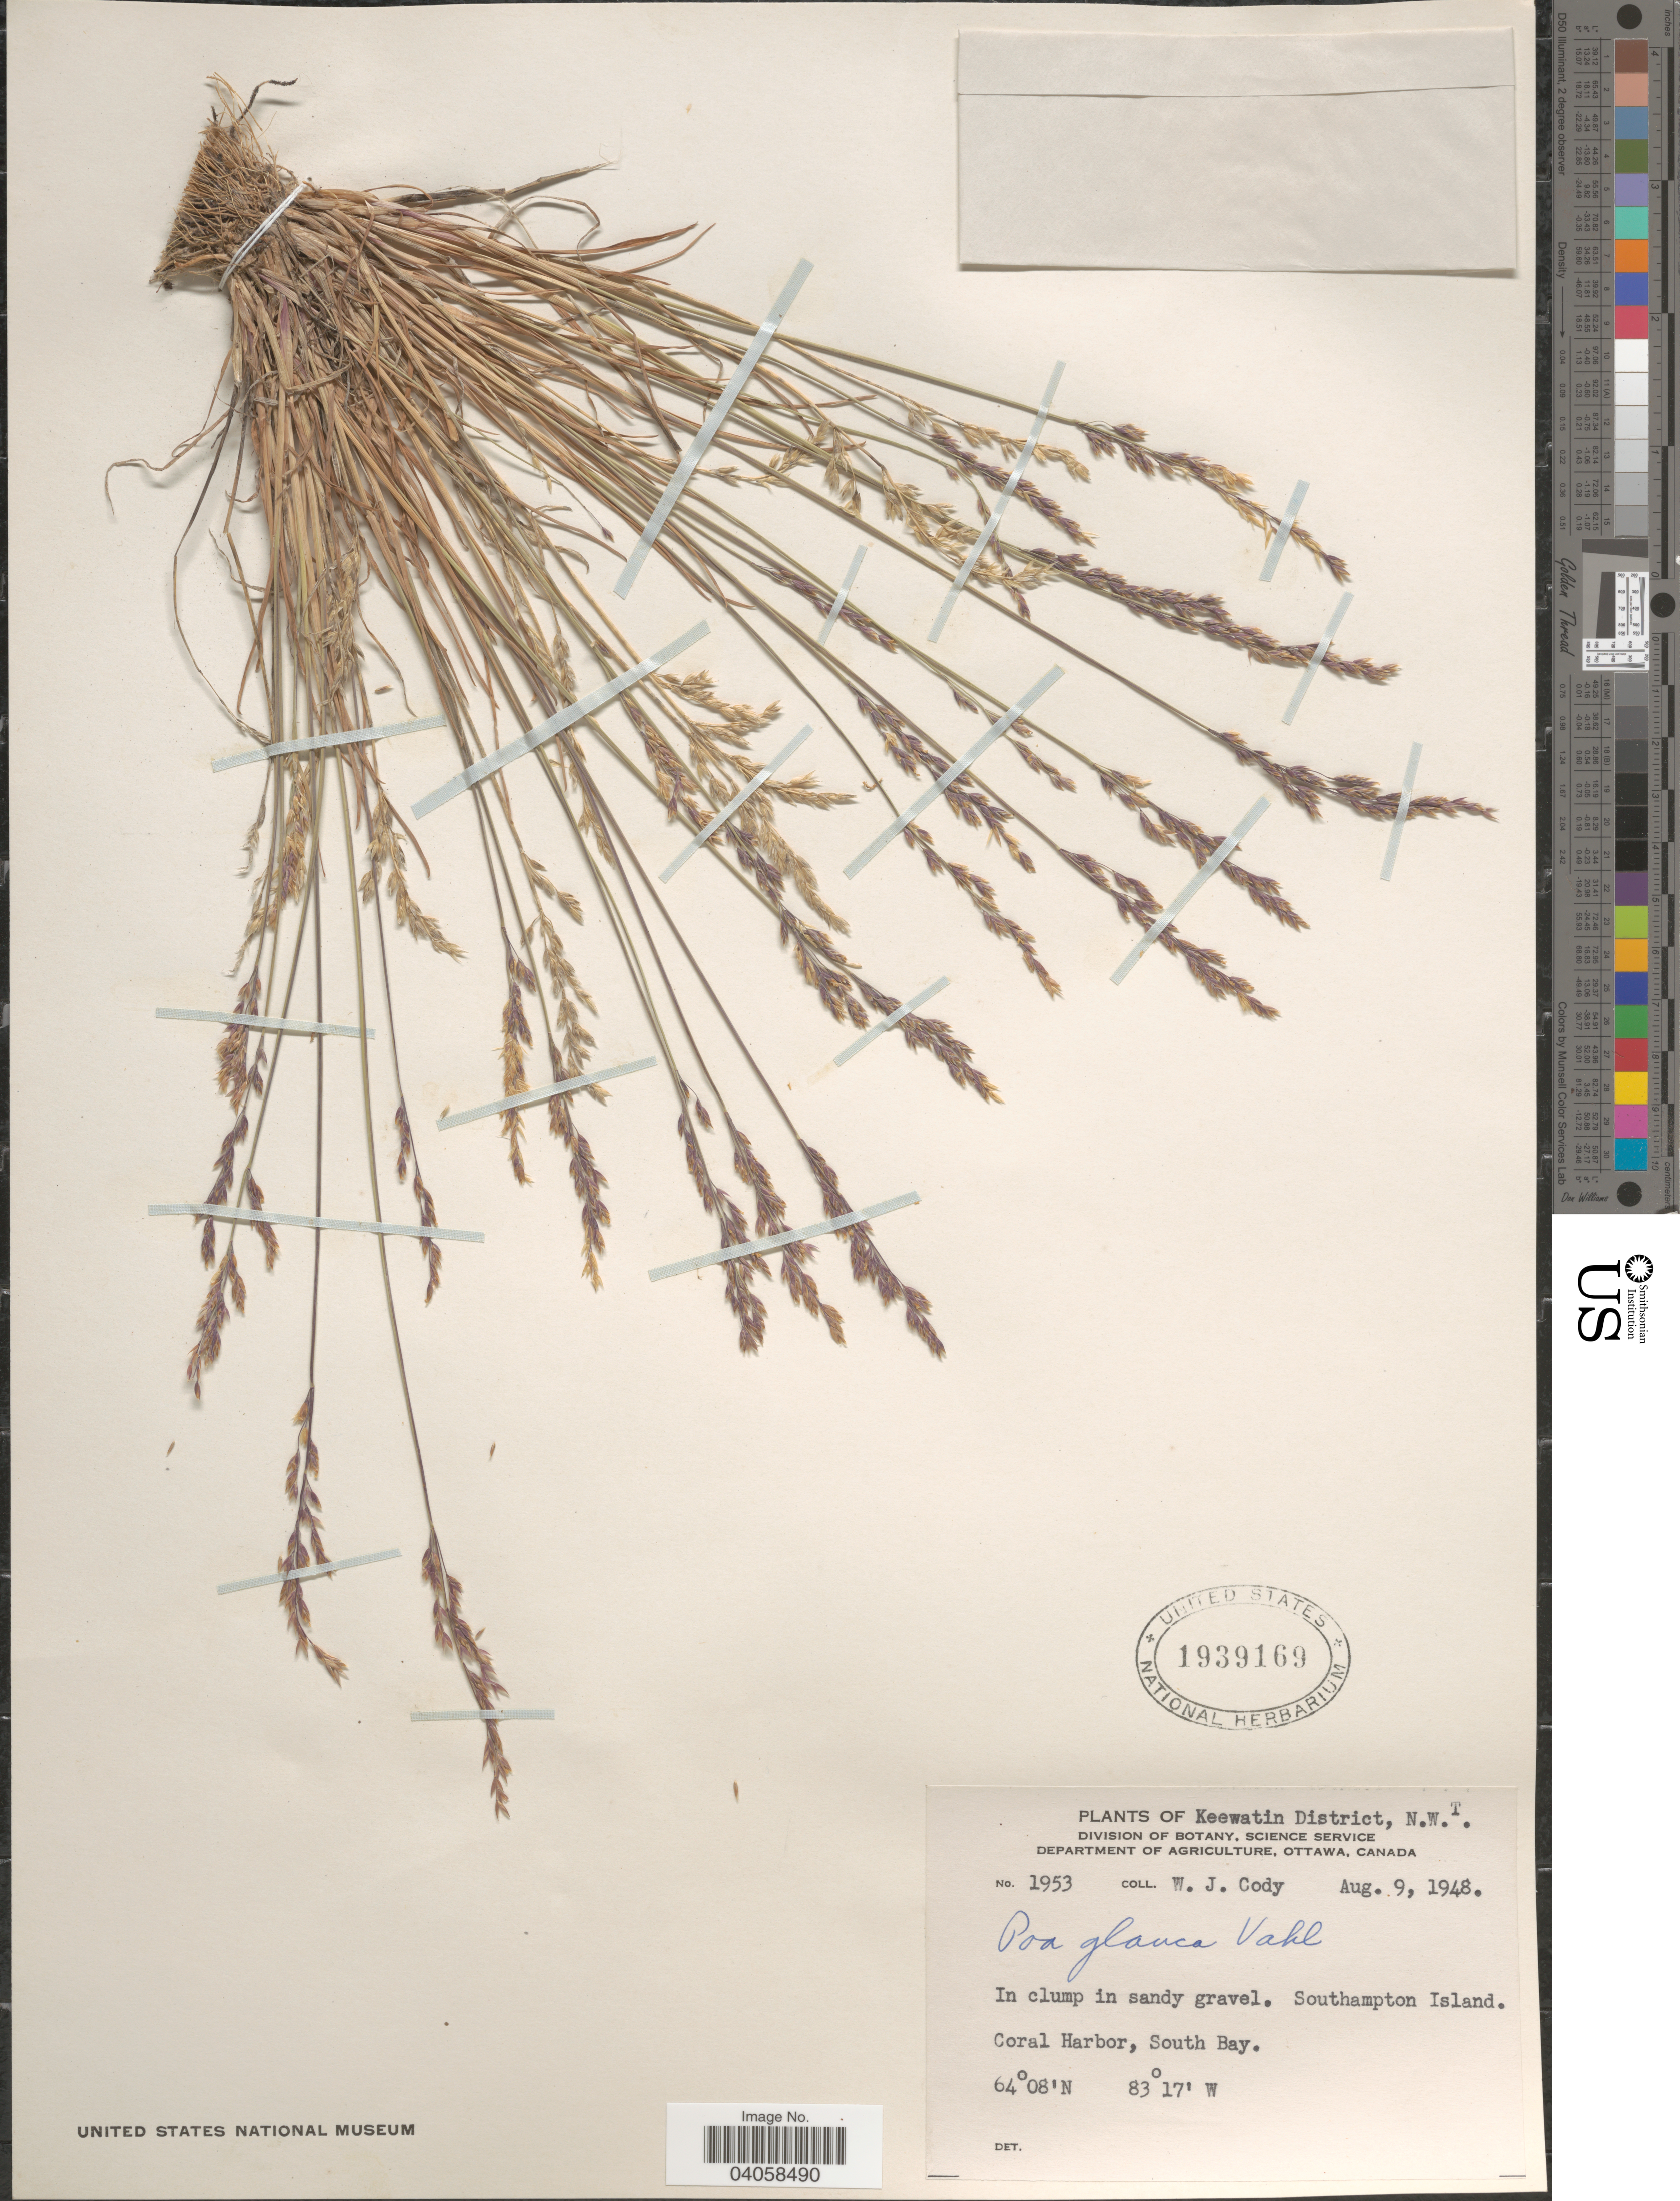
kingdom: Plantae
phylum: Tracheophyta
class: Liliopsida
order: Poales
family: Poaceae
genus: Poa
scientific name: Poa glauca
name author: Vahl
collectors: W. Cody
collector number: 1953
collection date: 1948-08-09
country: Canada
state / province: Northwest Territories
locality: Keewatin District. Southampton Island. Coral Harbor, South Bay.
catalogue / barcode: US 1939169